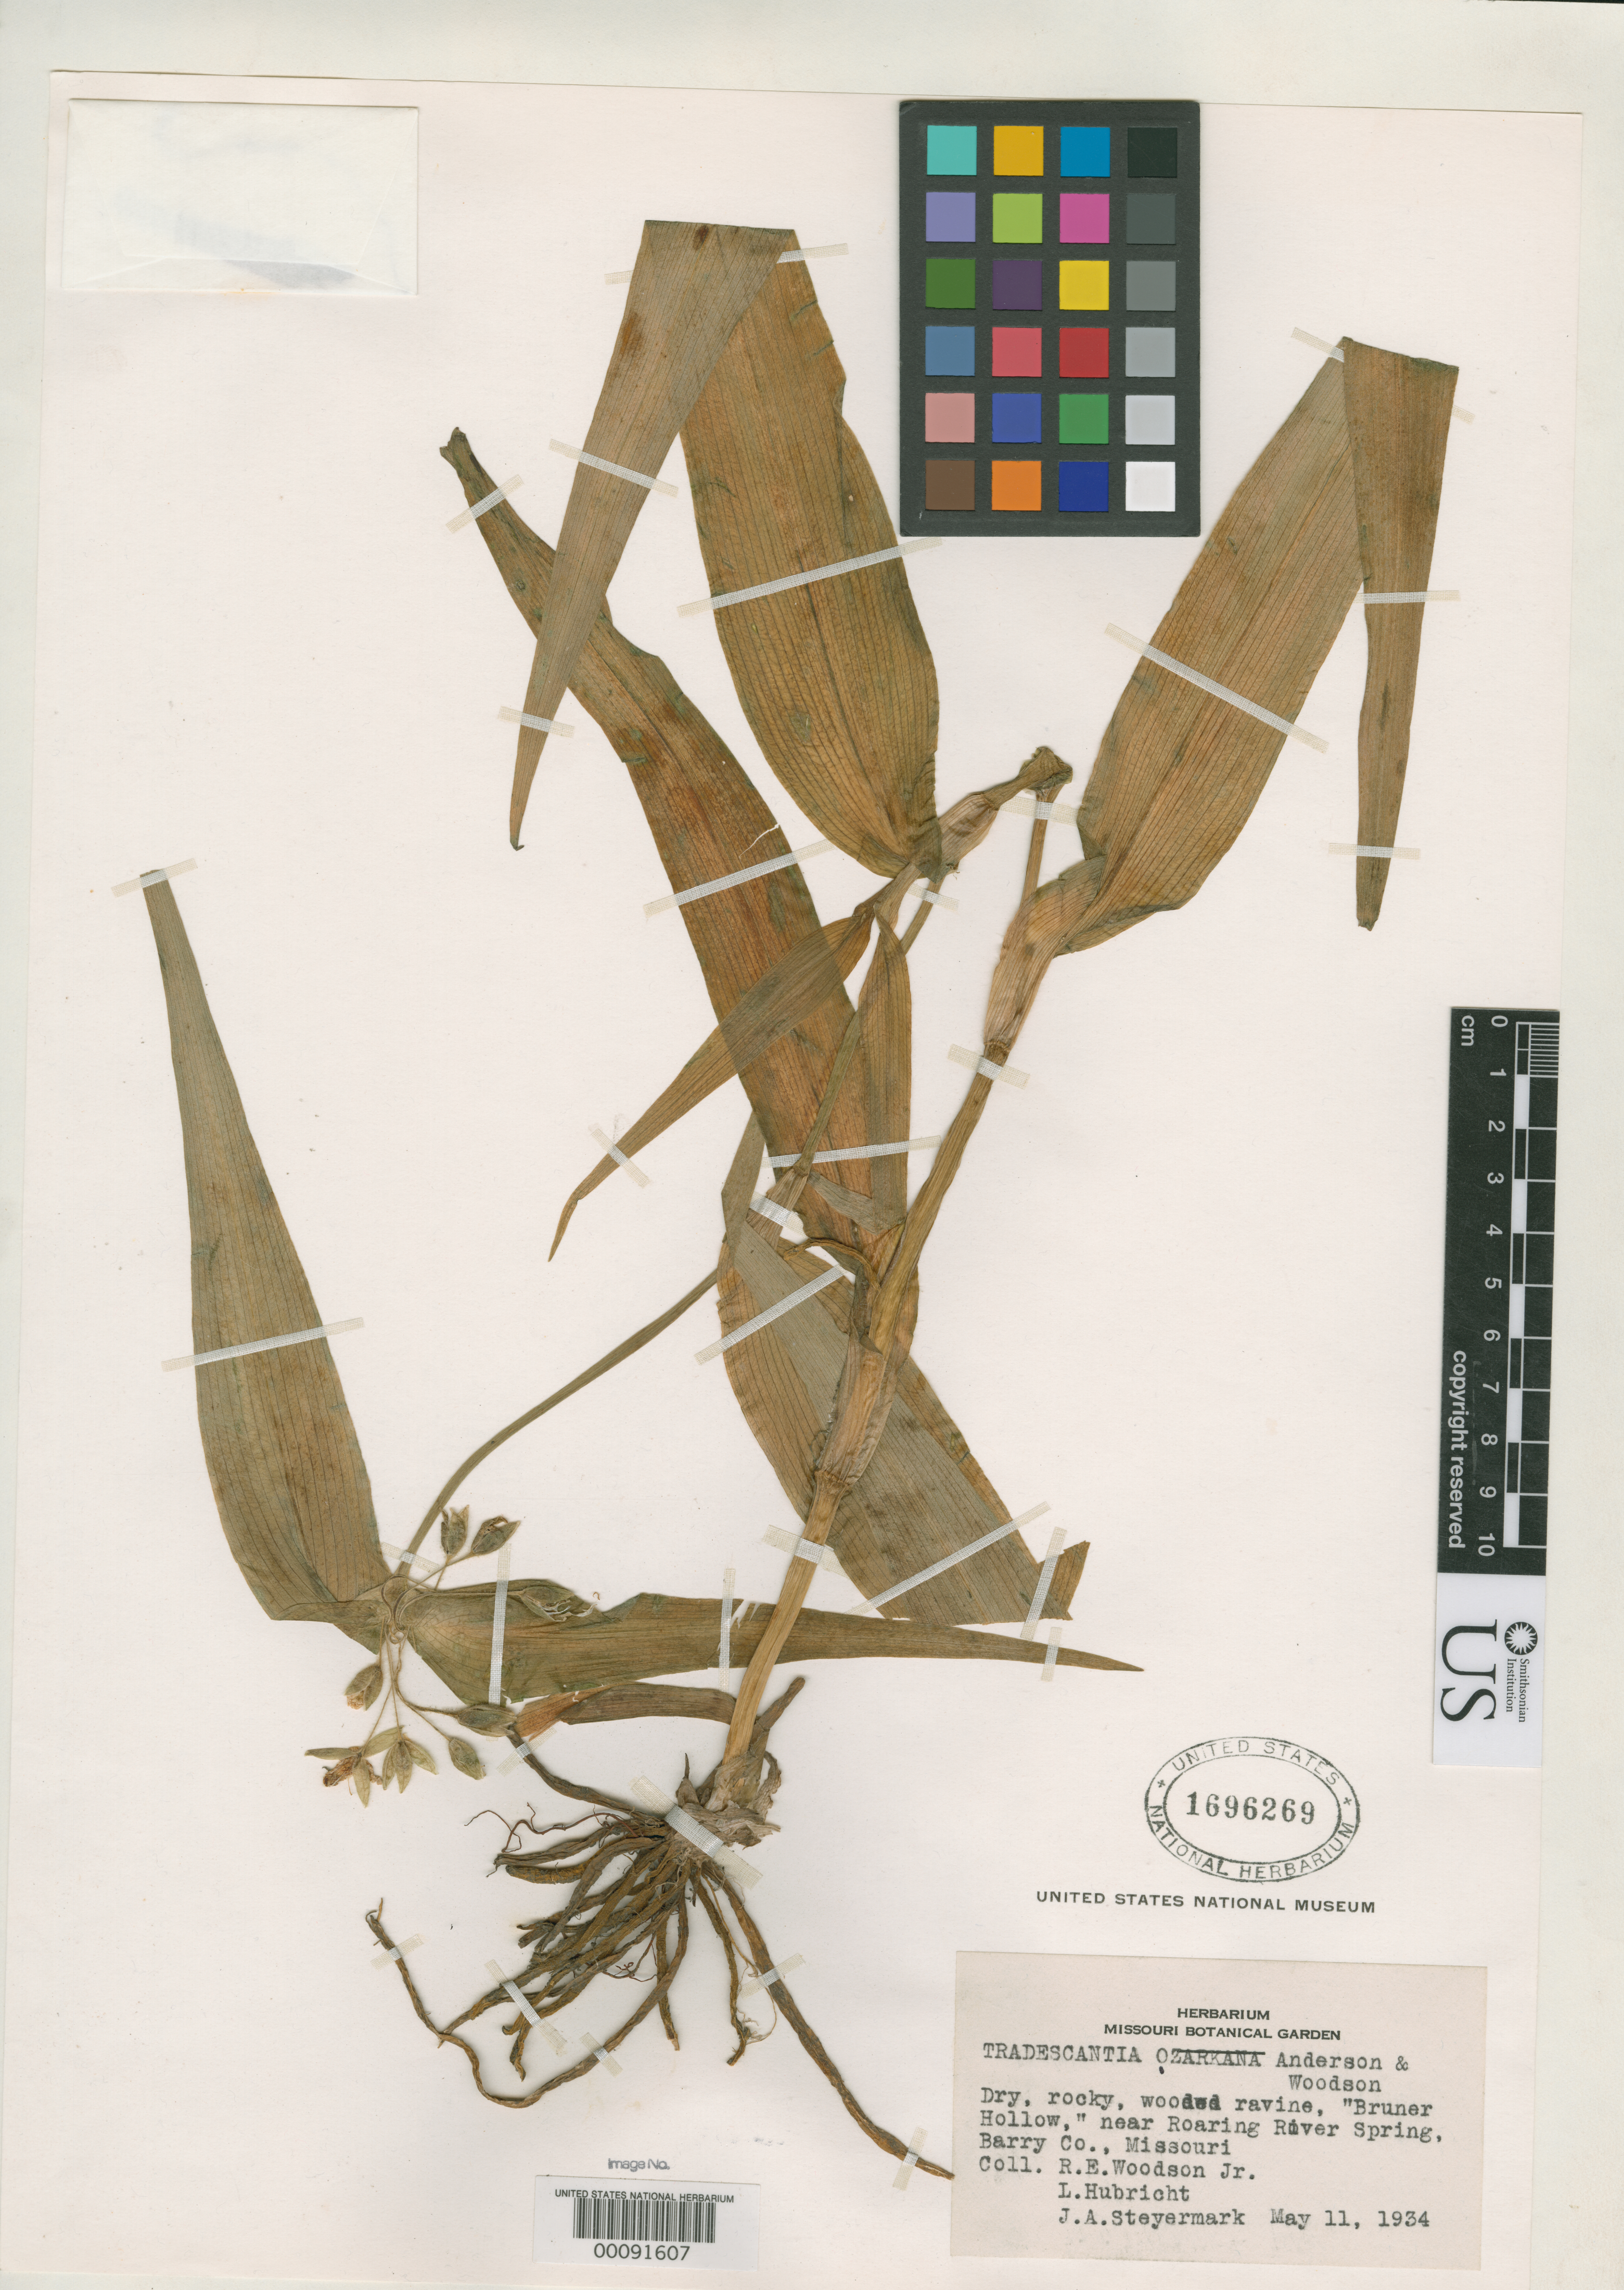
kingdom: Plantae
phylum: Tracheophyta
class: Liliopsida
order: Commelinales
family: Commelinaceae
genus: Tradescantia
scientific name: Tradescantia ozarkana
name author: E.S. Anderson & Woodson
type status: Isotype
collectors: R. E. Woodson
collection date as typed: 11 May 1934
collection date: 1934-05-11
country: United States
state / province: Missouri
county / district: Barry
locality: "Brunner Hollow" near Roaring River Spring.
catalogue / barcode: US 1696269